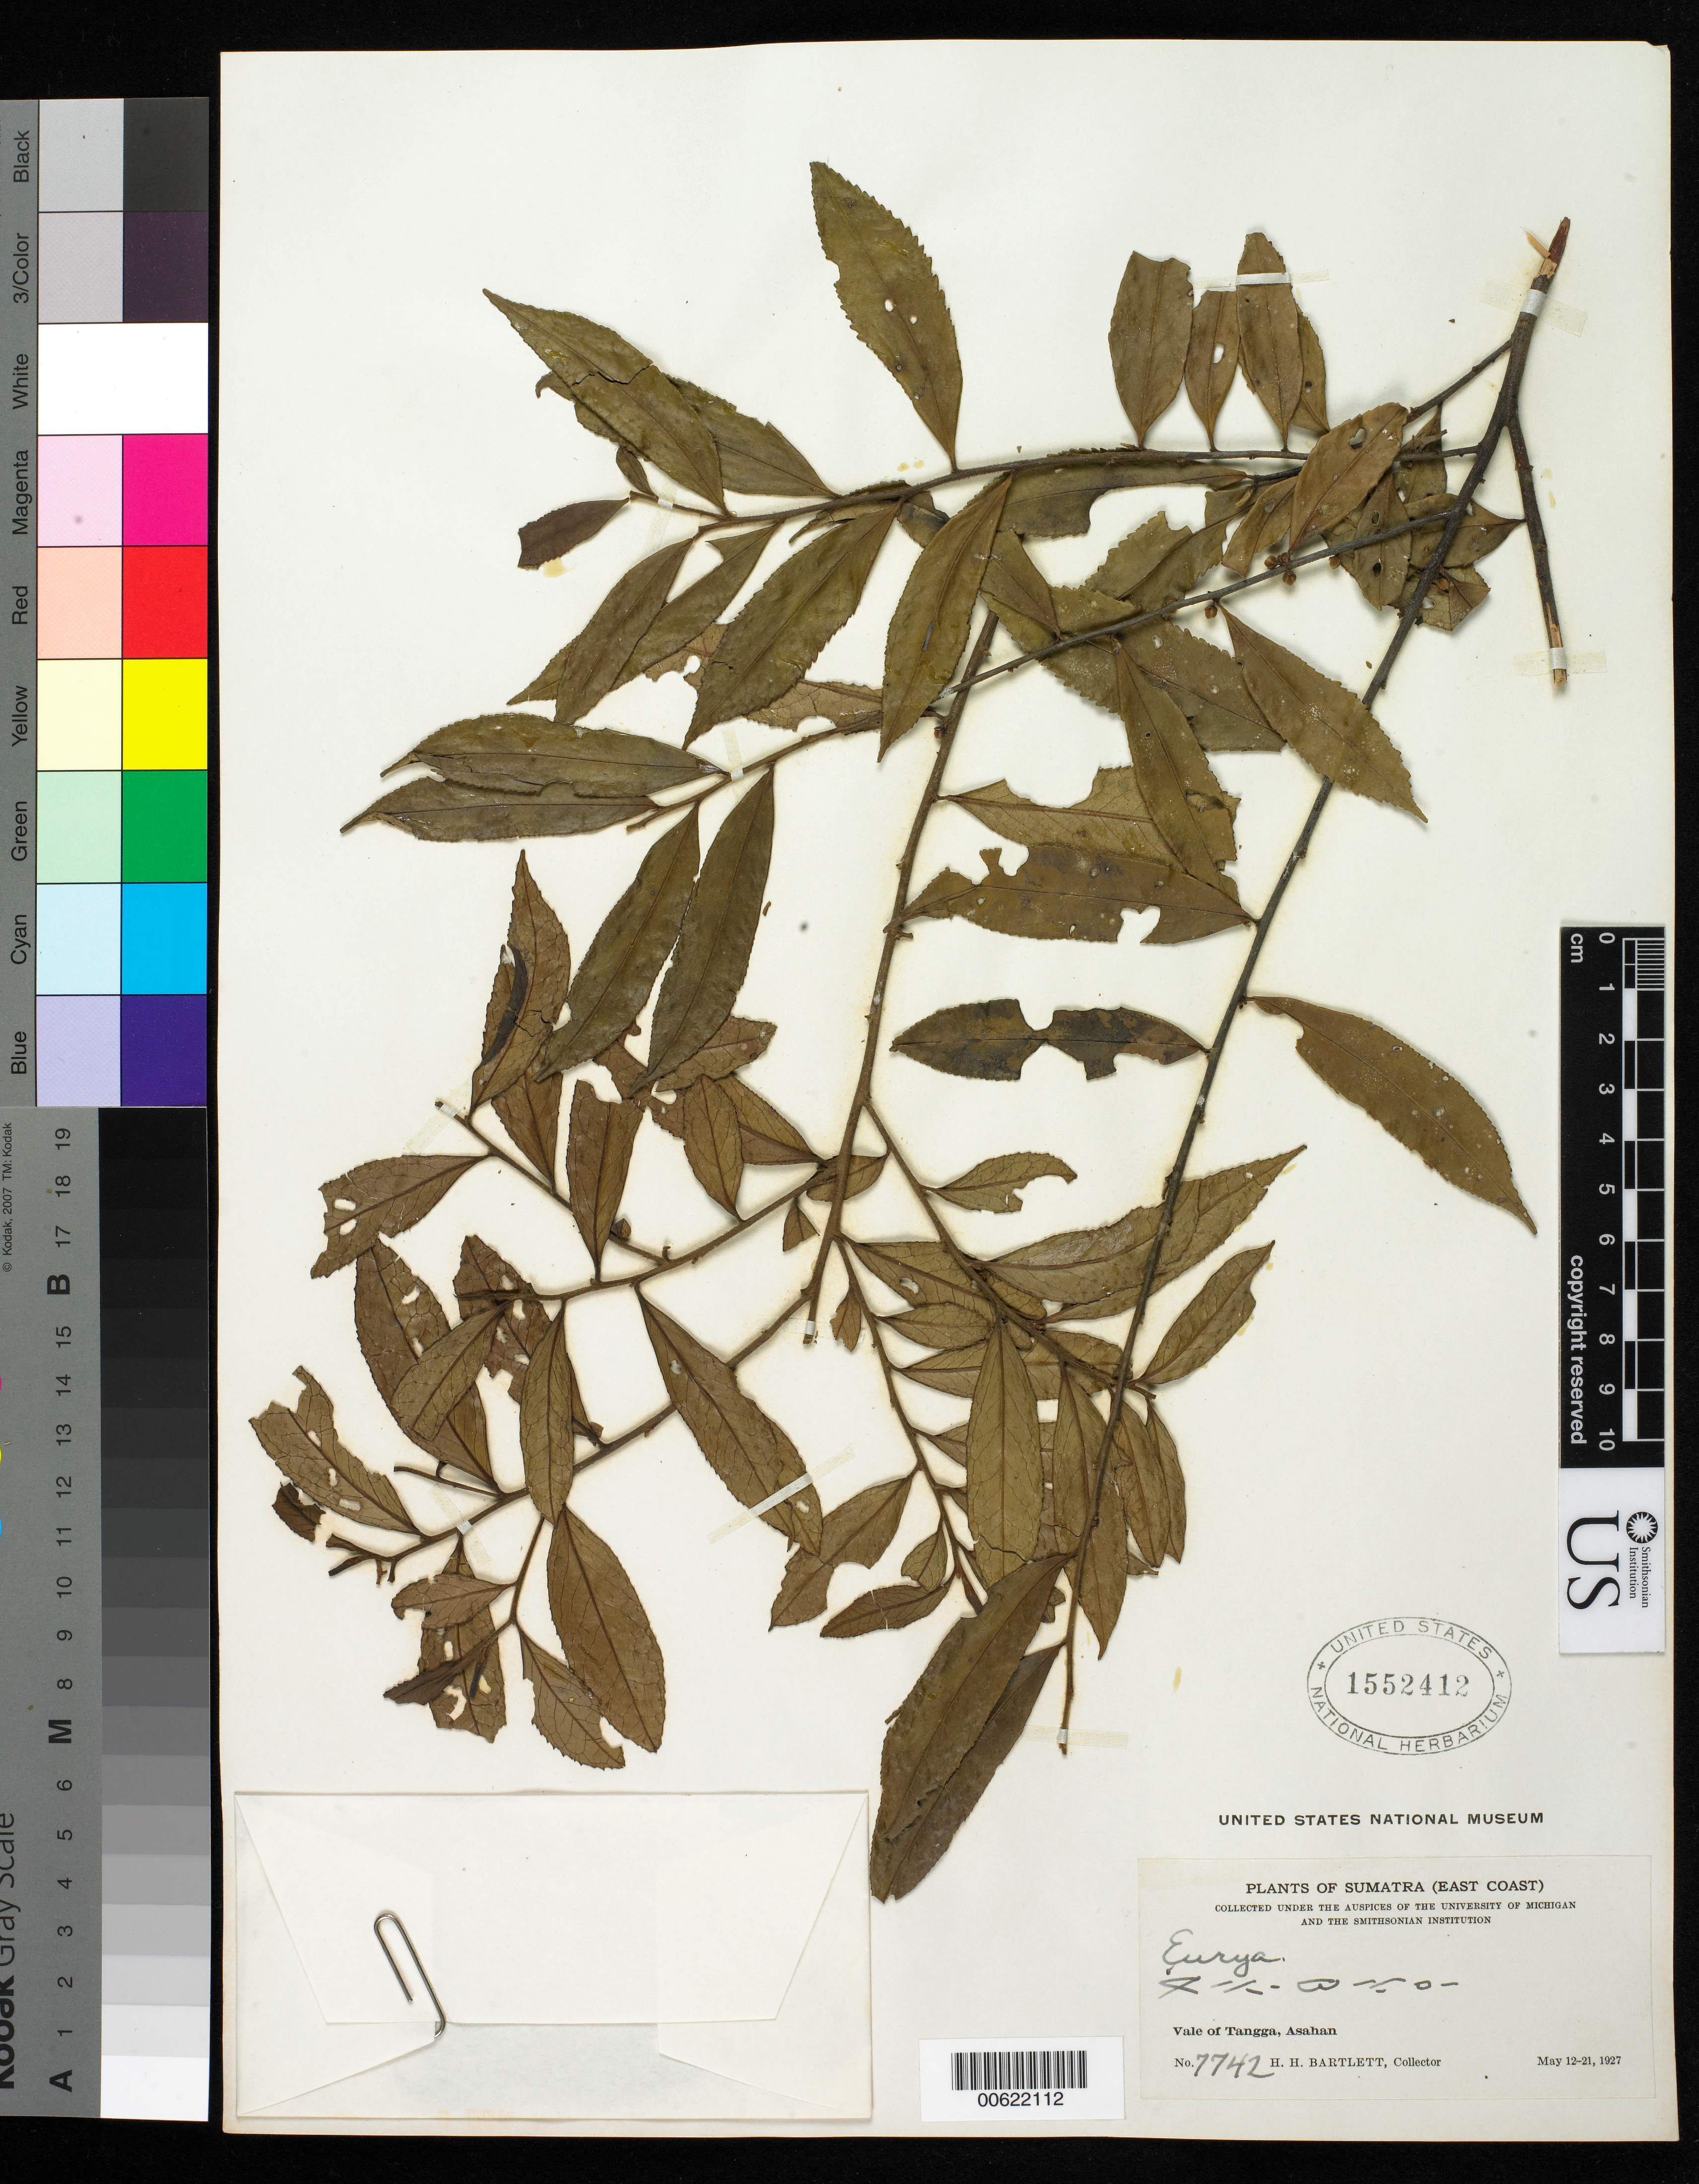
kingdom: Plantae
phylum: Tracheophyta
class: Magnoliopsida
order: Ericales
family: Pentaphylacaceae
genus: Eurya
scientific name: Eurya sp.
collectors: H. H. Bartlett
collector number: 7742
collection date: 1927-05-12/1927-05-21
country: Indonesia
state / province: Sumatra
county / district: Sumatera Utara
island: Sumatra I.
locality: (East Coast) Vale of Tangga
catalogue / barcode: US 1552412